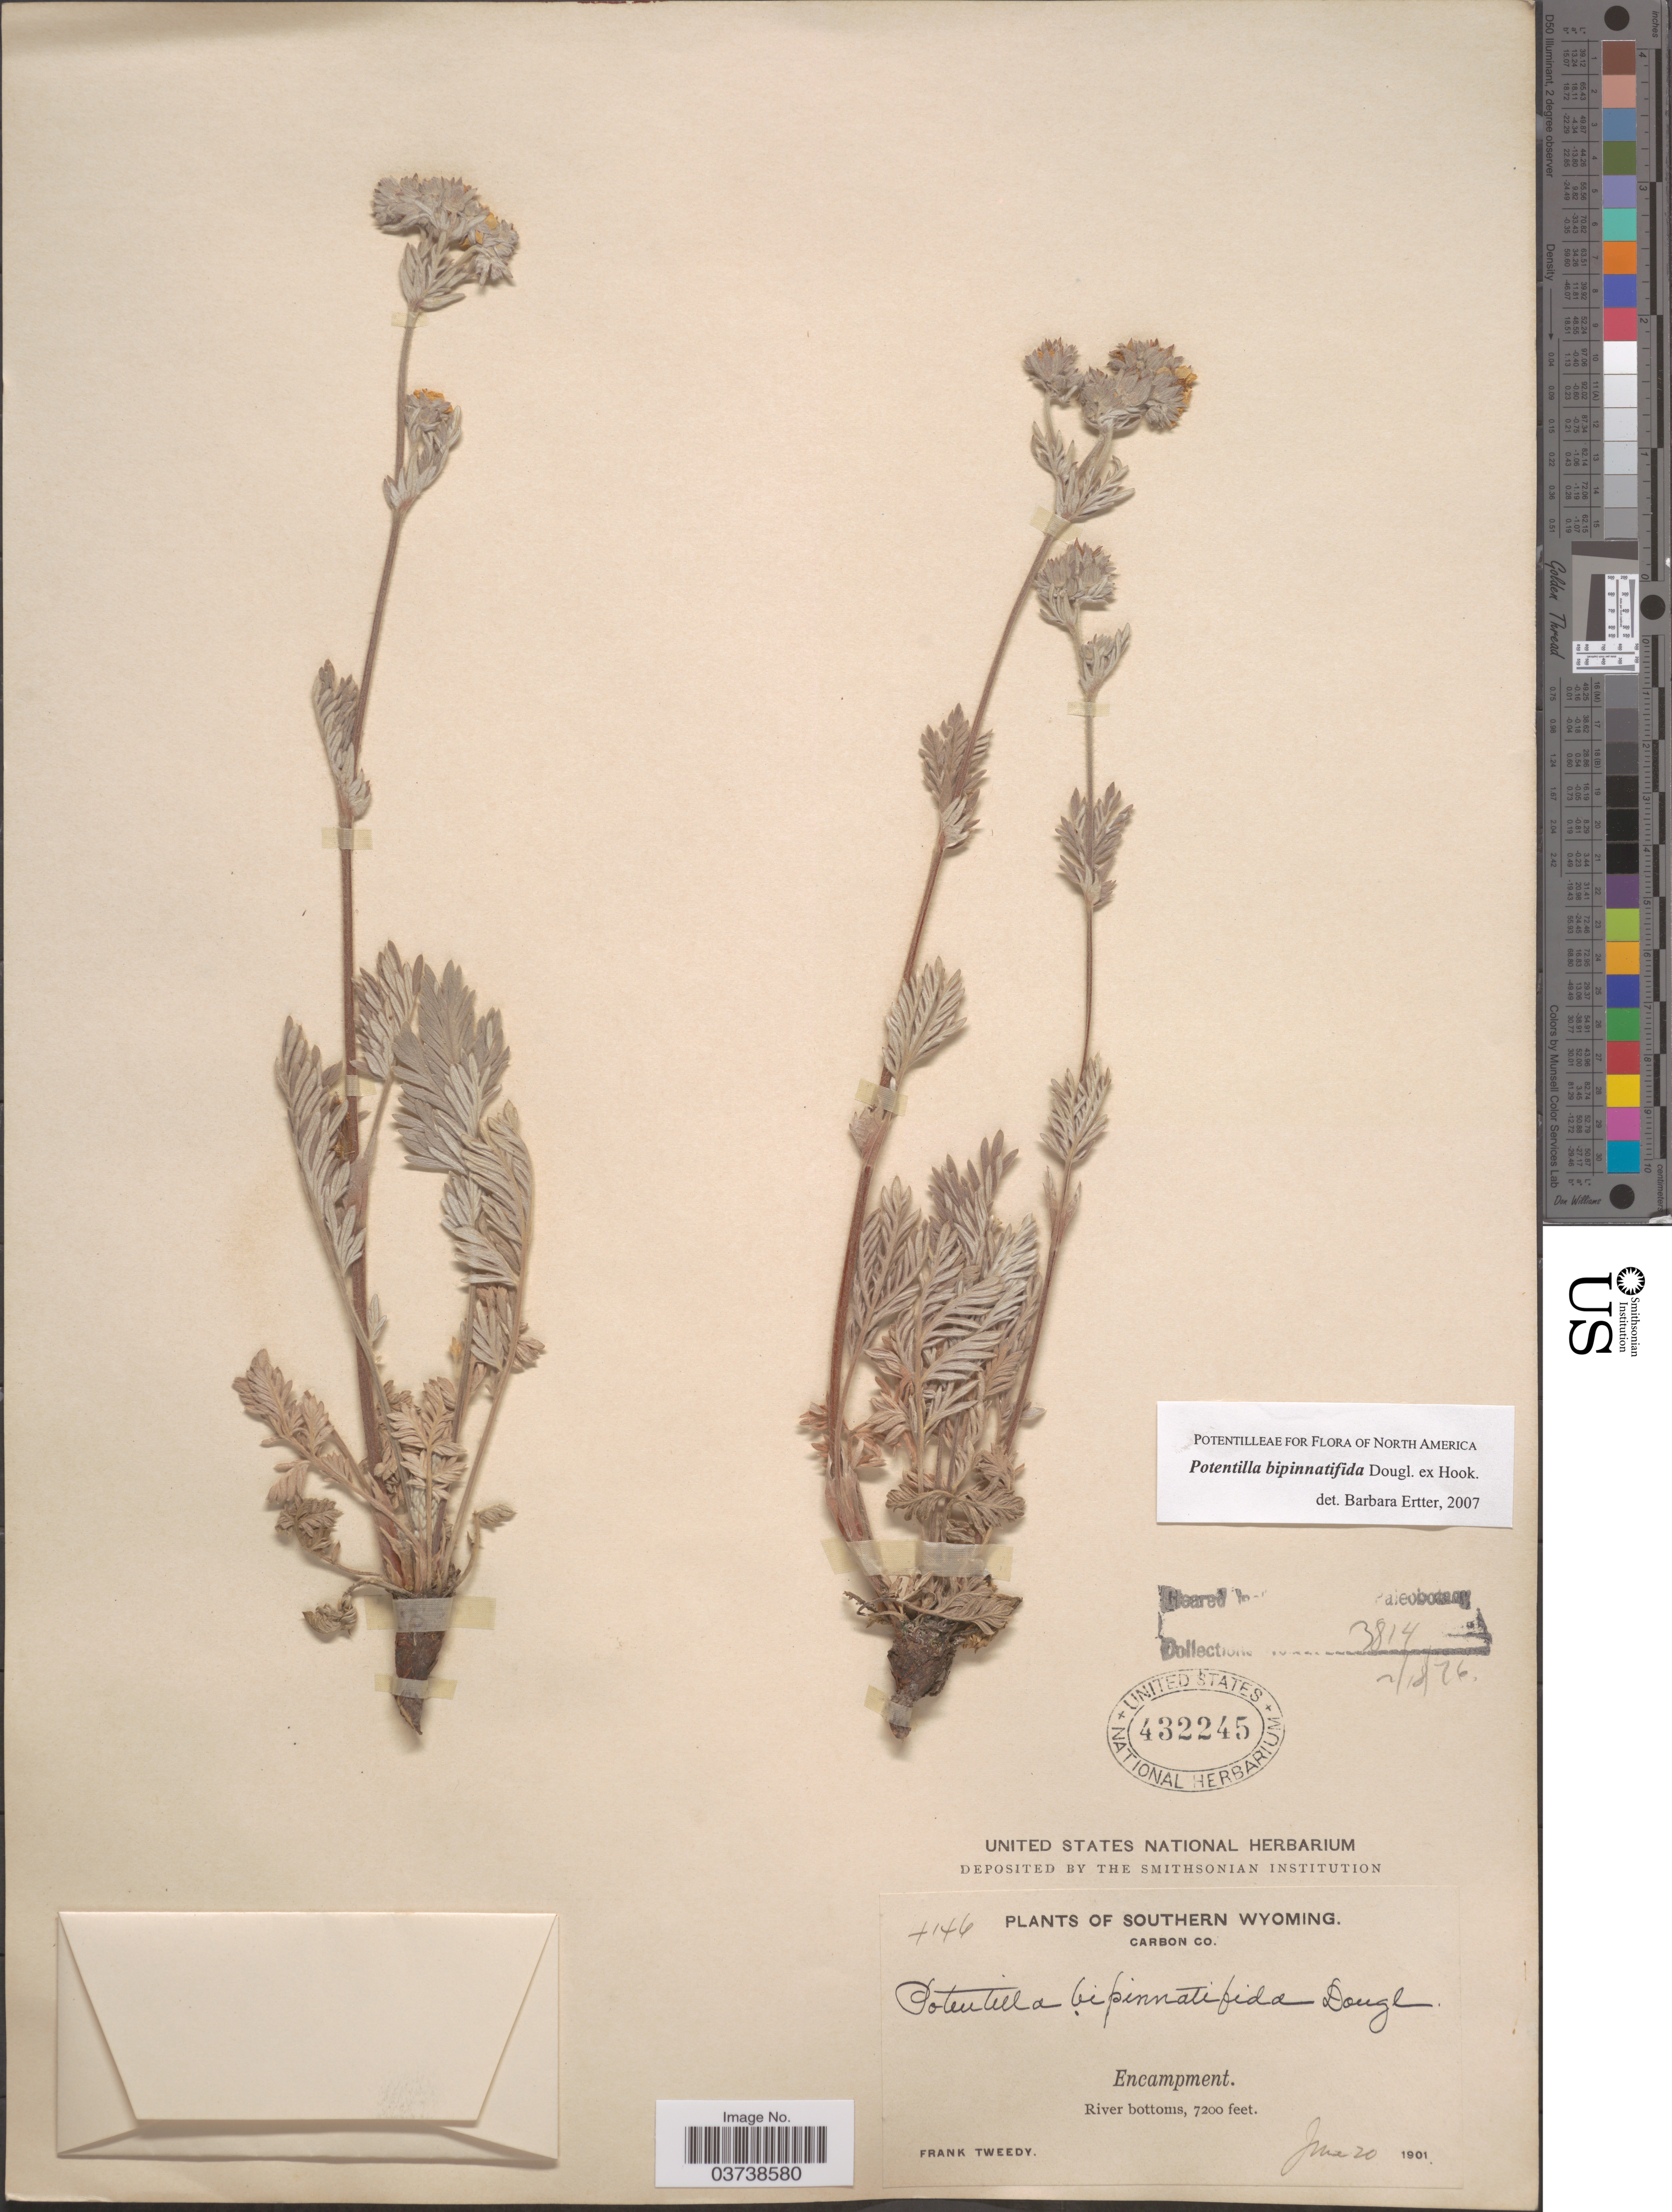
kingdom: Plantae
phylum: Tracheophyta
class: Magnoliopsida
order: Rosales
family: Rosaceae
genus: Potentilla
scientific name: Potentilla bipinnatifida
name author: Douglas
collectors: F. Tweedy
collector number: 4146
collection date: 1901-06-20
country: United States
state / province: Wyoming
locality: Southern Wyoming. Carbon Co. Encampment. River bottoms.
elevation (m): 2195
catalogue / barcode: US 432245